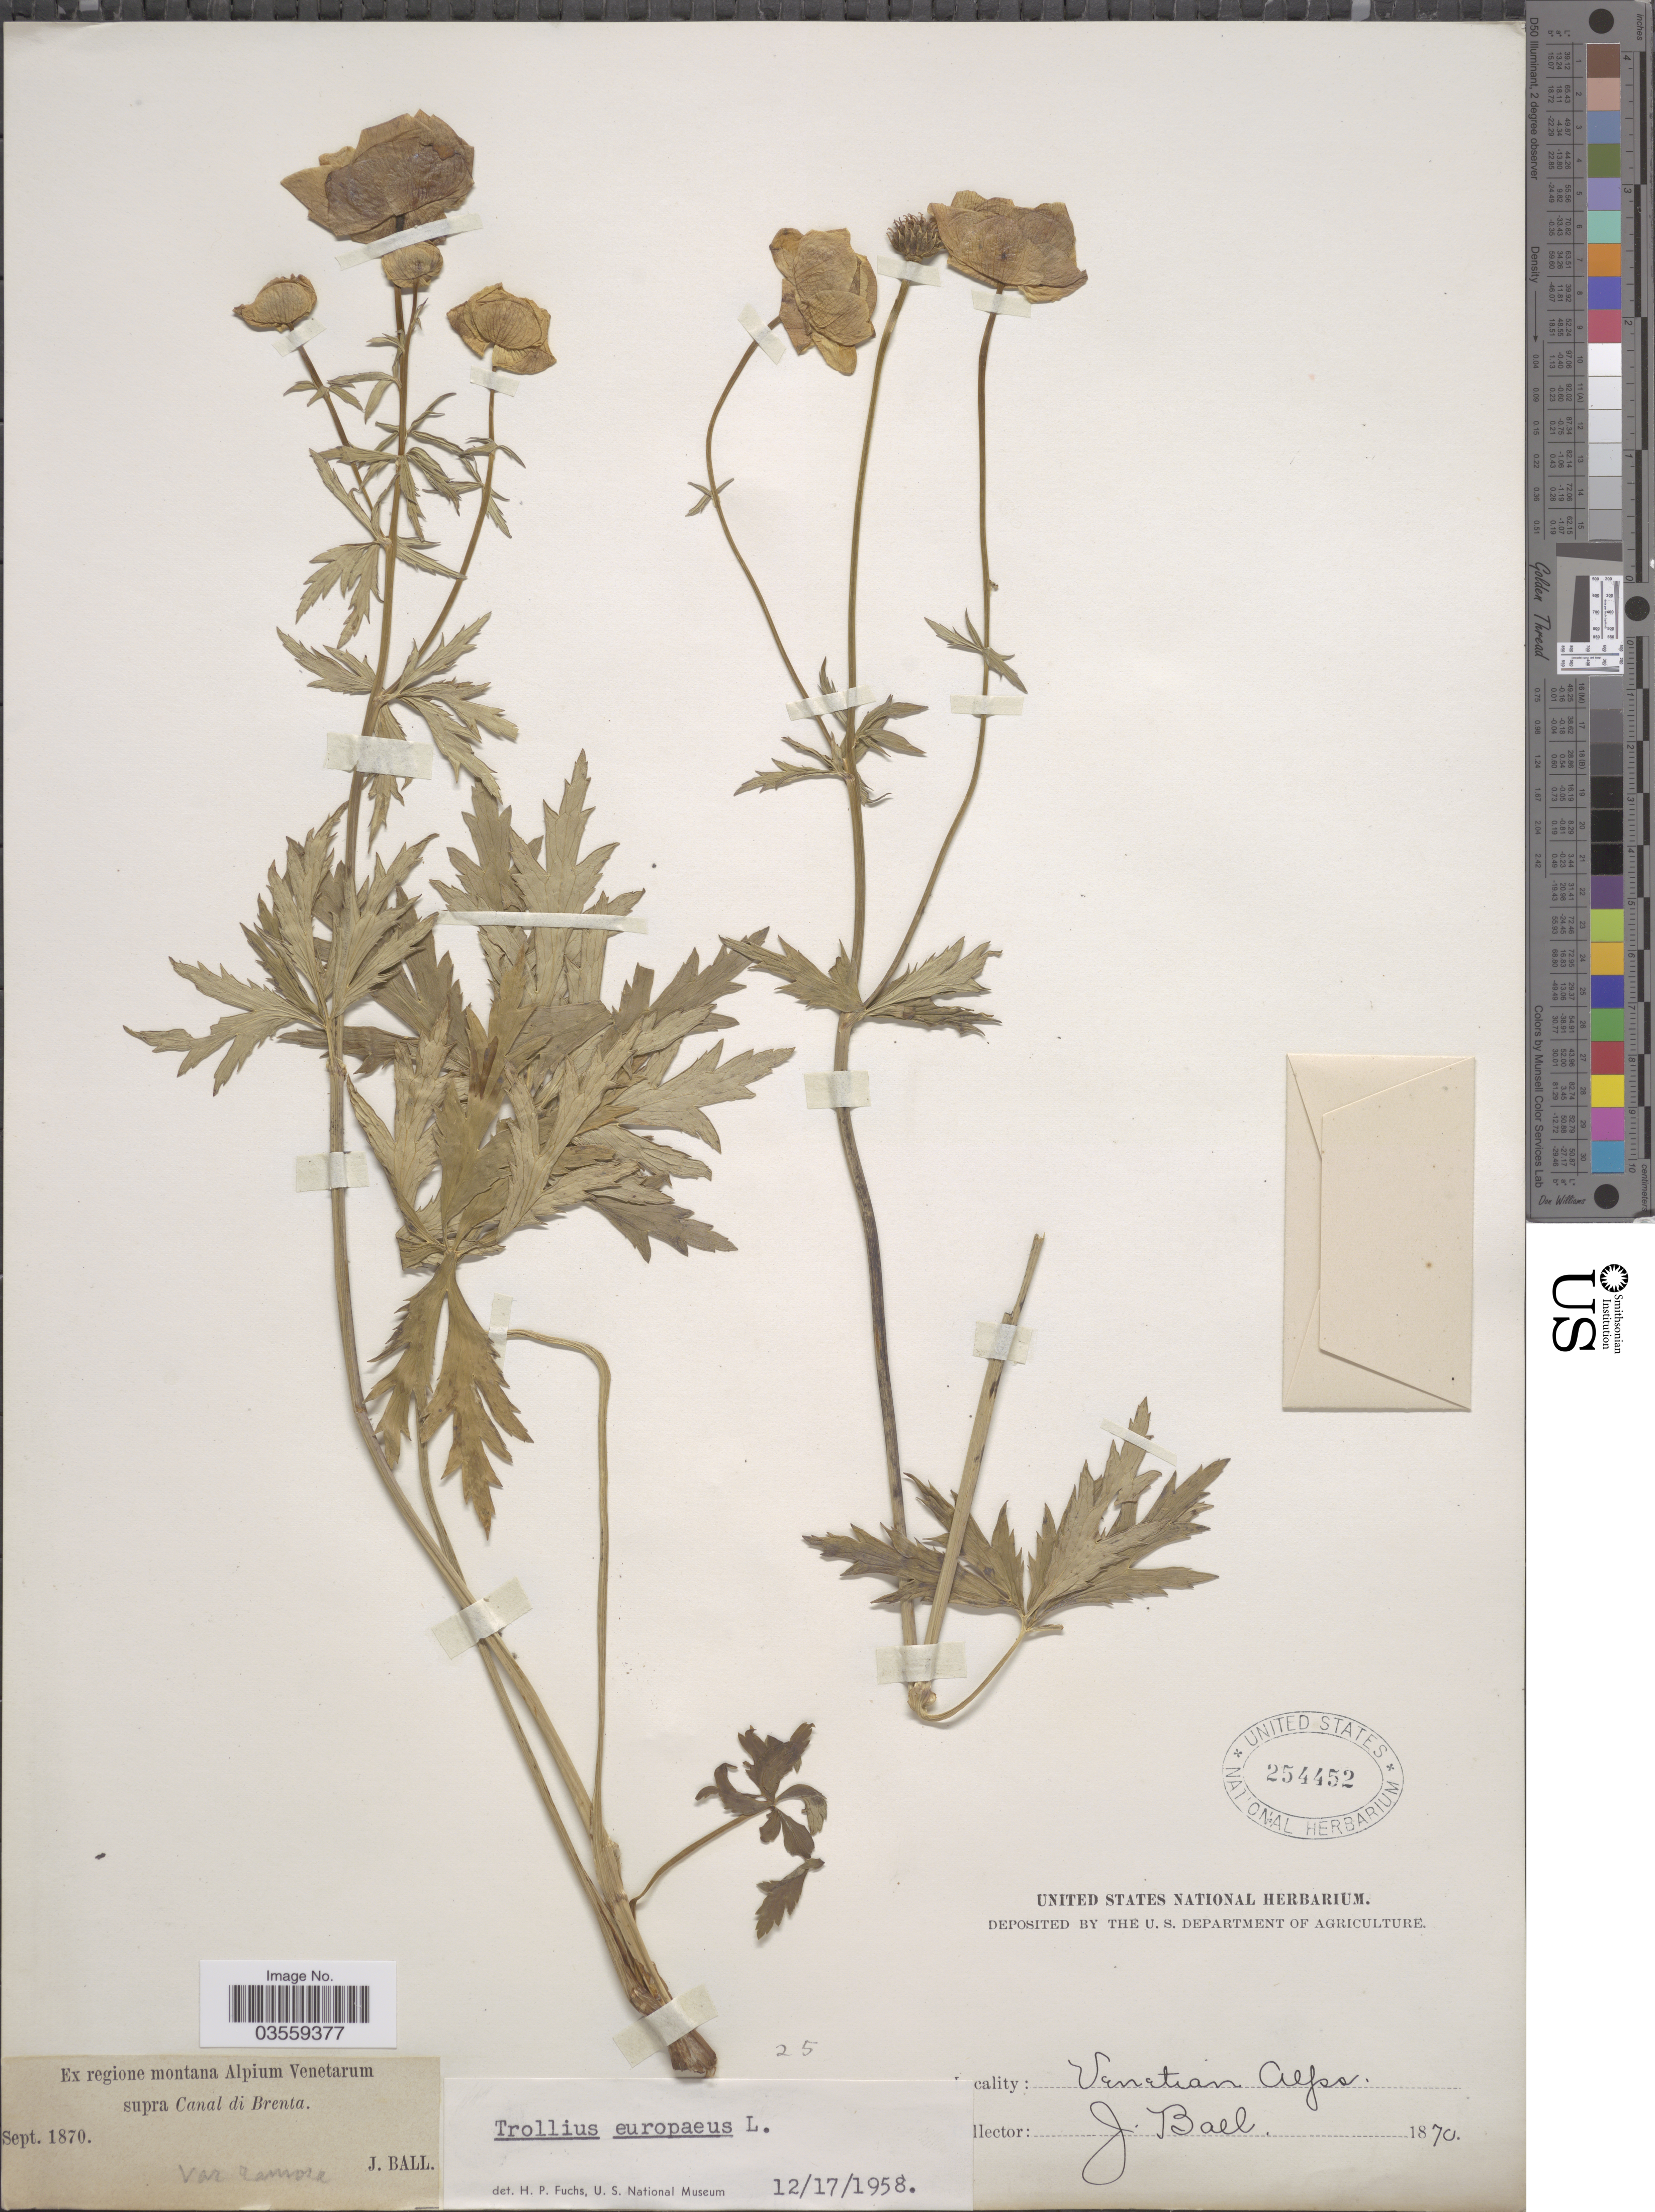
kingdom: Plantae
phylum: Tracheophyta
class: Magnoliopsida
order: Ranunculales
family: Ranunculaceae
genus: Trollius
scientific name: Trollius europaeus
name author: L.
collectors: J. Ball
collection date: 1870-09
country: Italy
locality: Venetian Alps. Ex regione montana Alpium Venetarum supra Canal di Brenta.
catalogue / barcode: US 254452